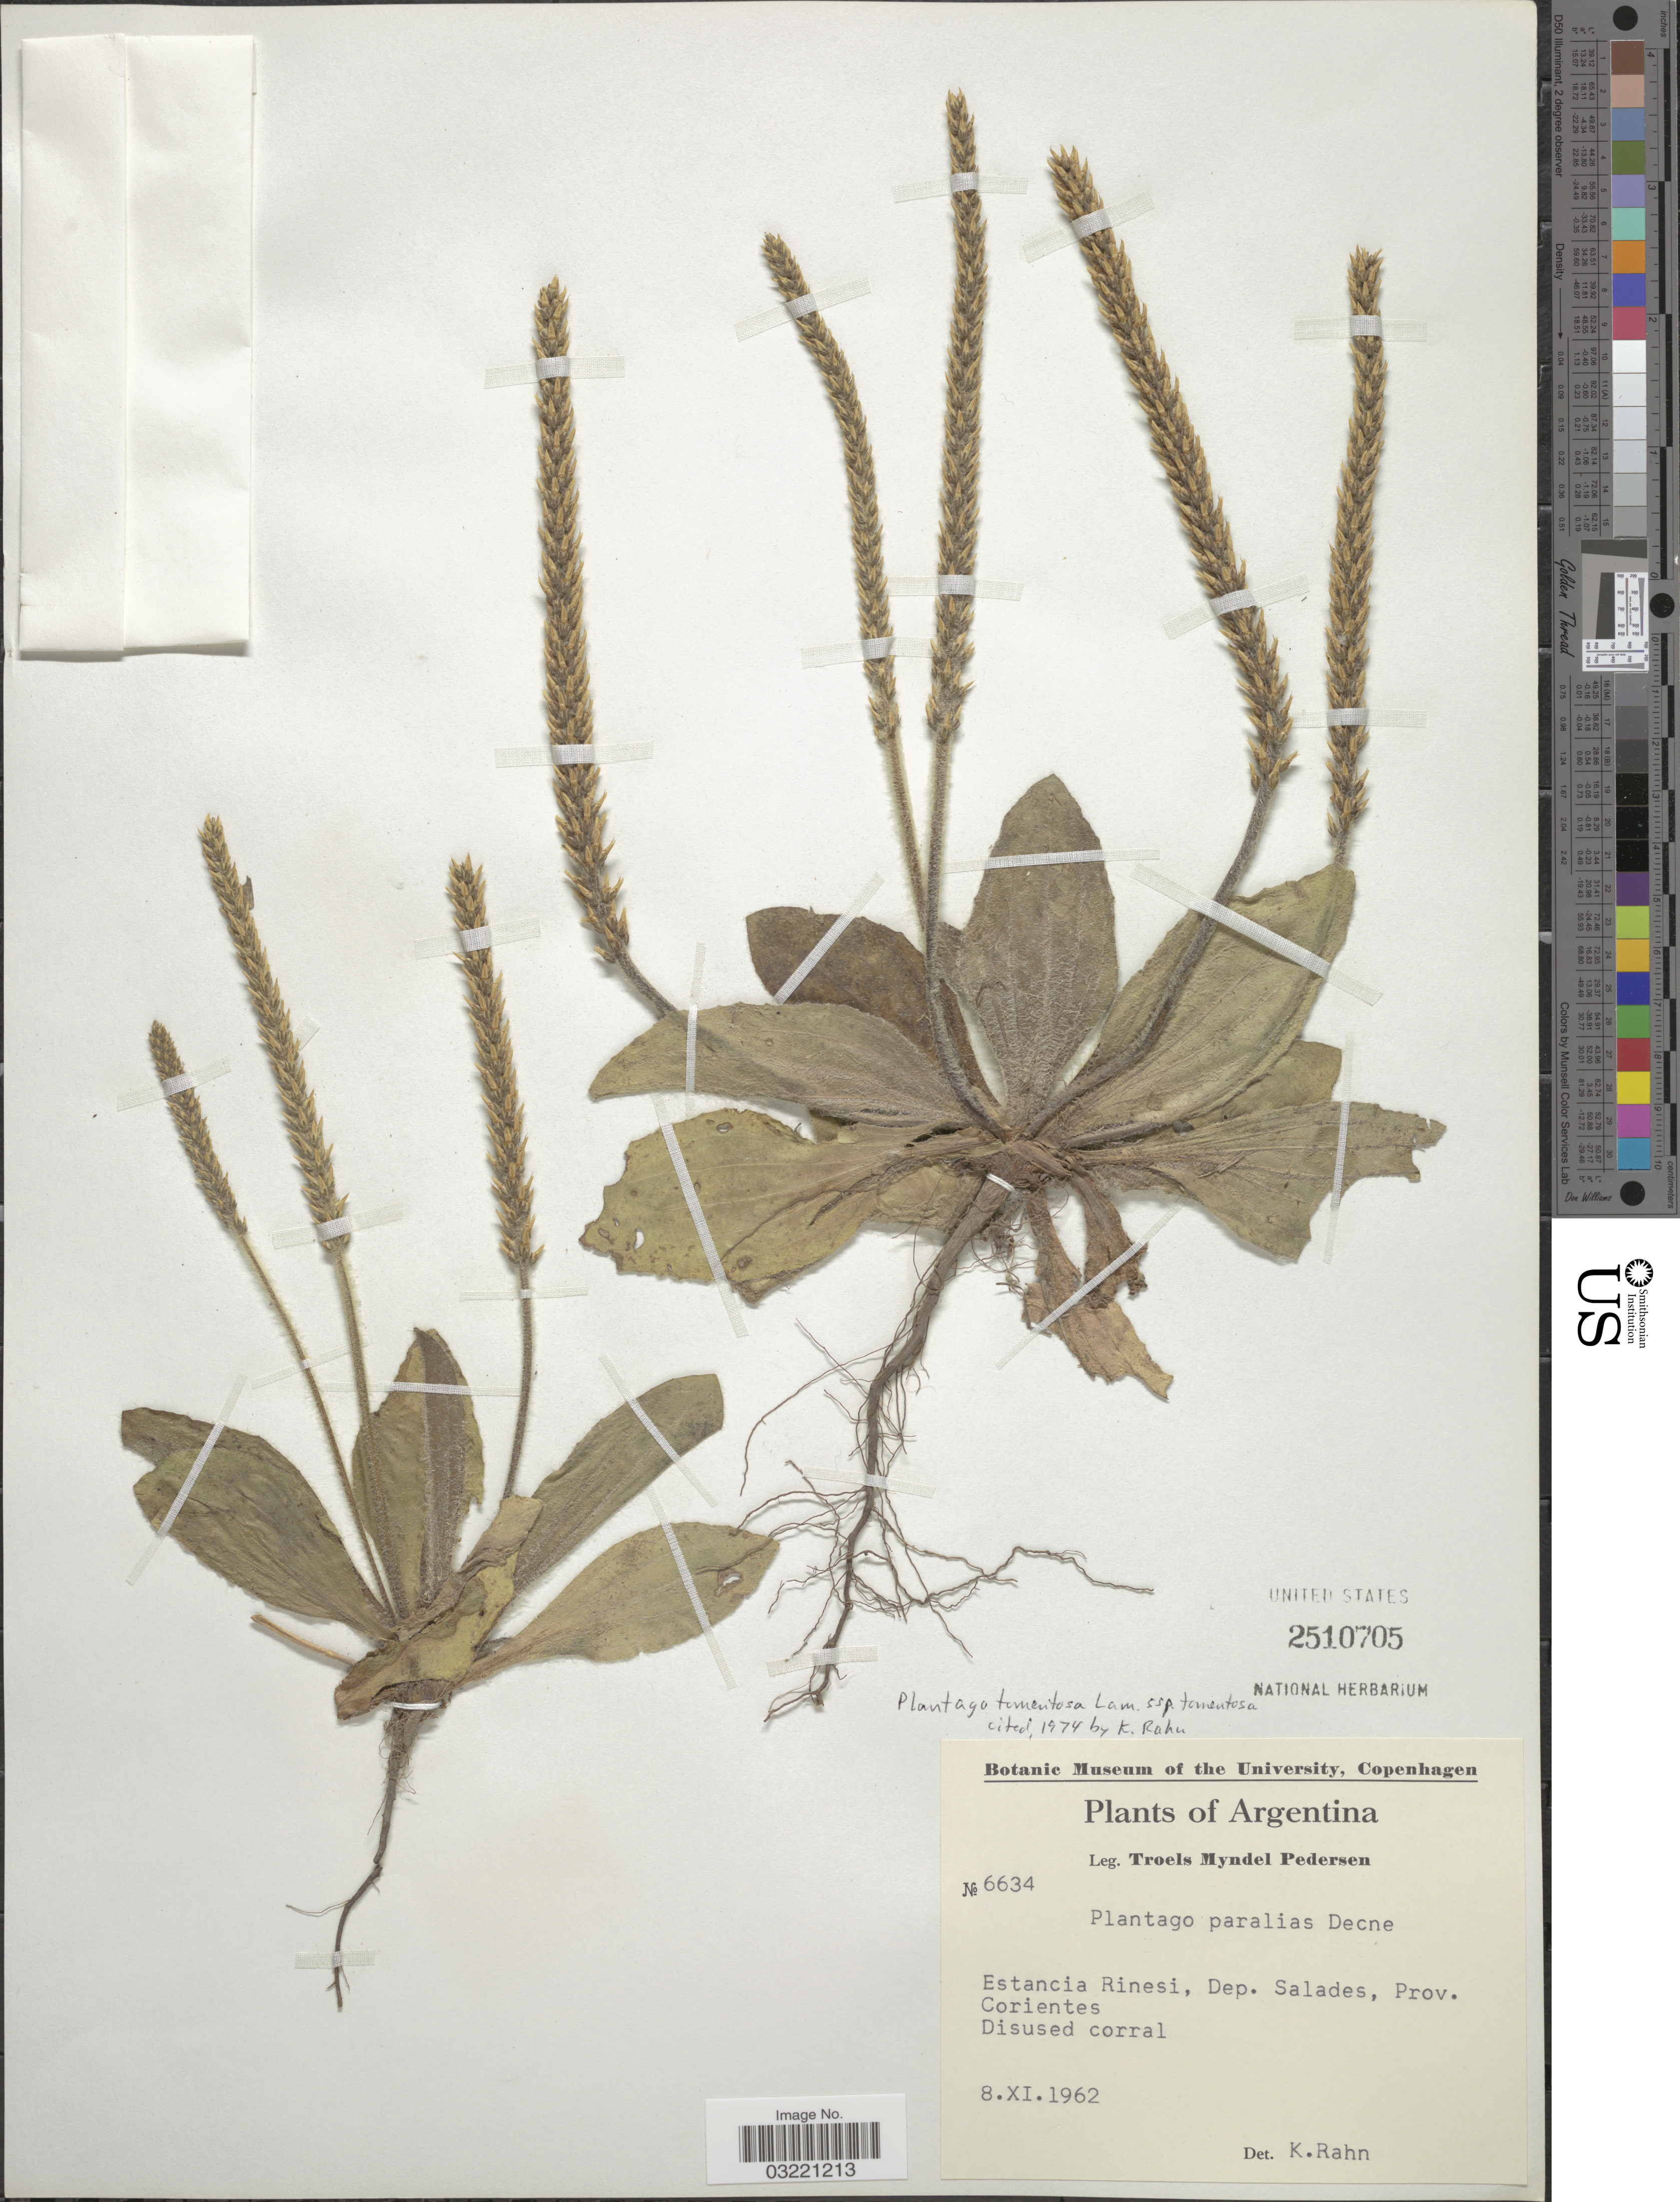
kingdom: Plantae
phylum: Tracheophyta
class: Magnoliopsida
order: Lamiales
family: Plantaginaceae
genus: Plantago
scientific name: Plantago tomentosa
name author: Lam.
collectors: T. Pederson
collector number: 6634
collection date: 1962-11-08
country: Argentina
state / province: Corrientes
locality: Estancia Rinesi, Dep. Salades, Prov. Corrientes.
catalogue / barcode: US 2510705